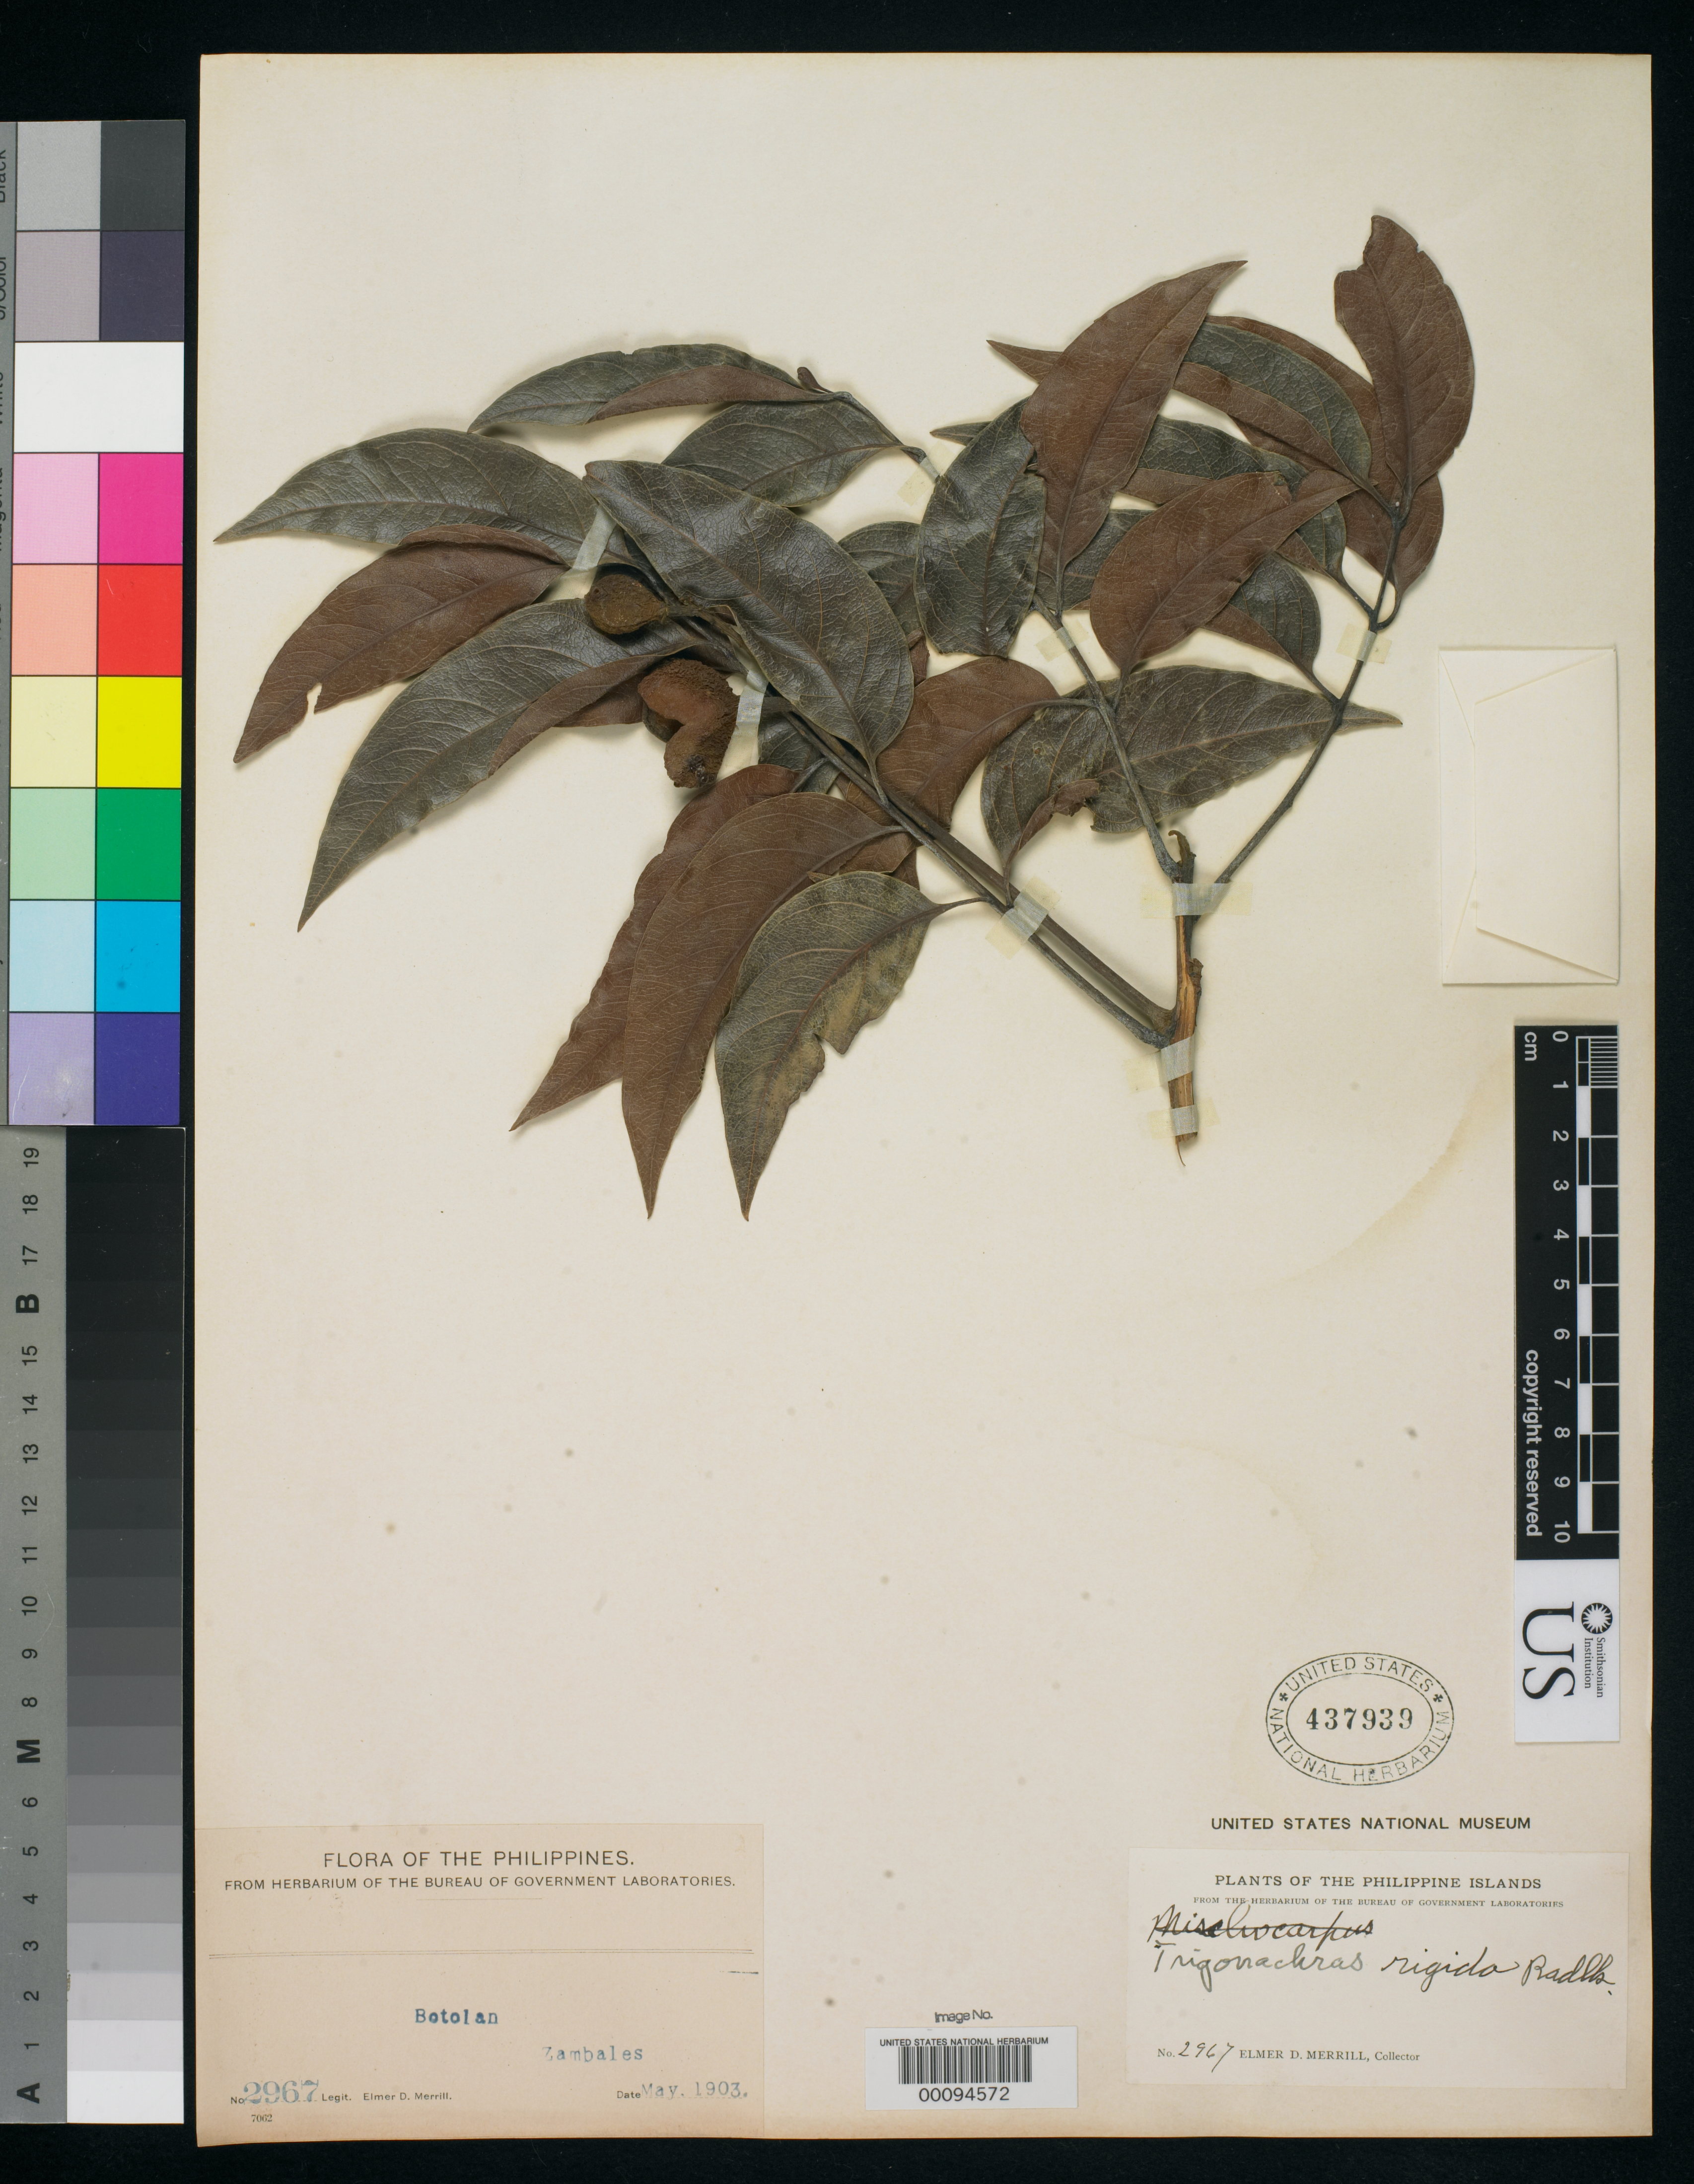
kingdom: Plantae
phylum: Tracheophyta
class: Magnoliopsida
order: Sapindales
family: Sapindaceae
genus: Trigonachras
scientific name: Trigonachras rigida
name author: Merr.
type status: Isosyntype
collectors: E. D. Merrill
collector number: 2967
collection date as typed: May 1903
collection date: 1903-05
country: Philippines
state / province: Central Luzon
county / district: Zambales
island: Luzon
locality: Botolan.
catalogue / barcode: US 437939